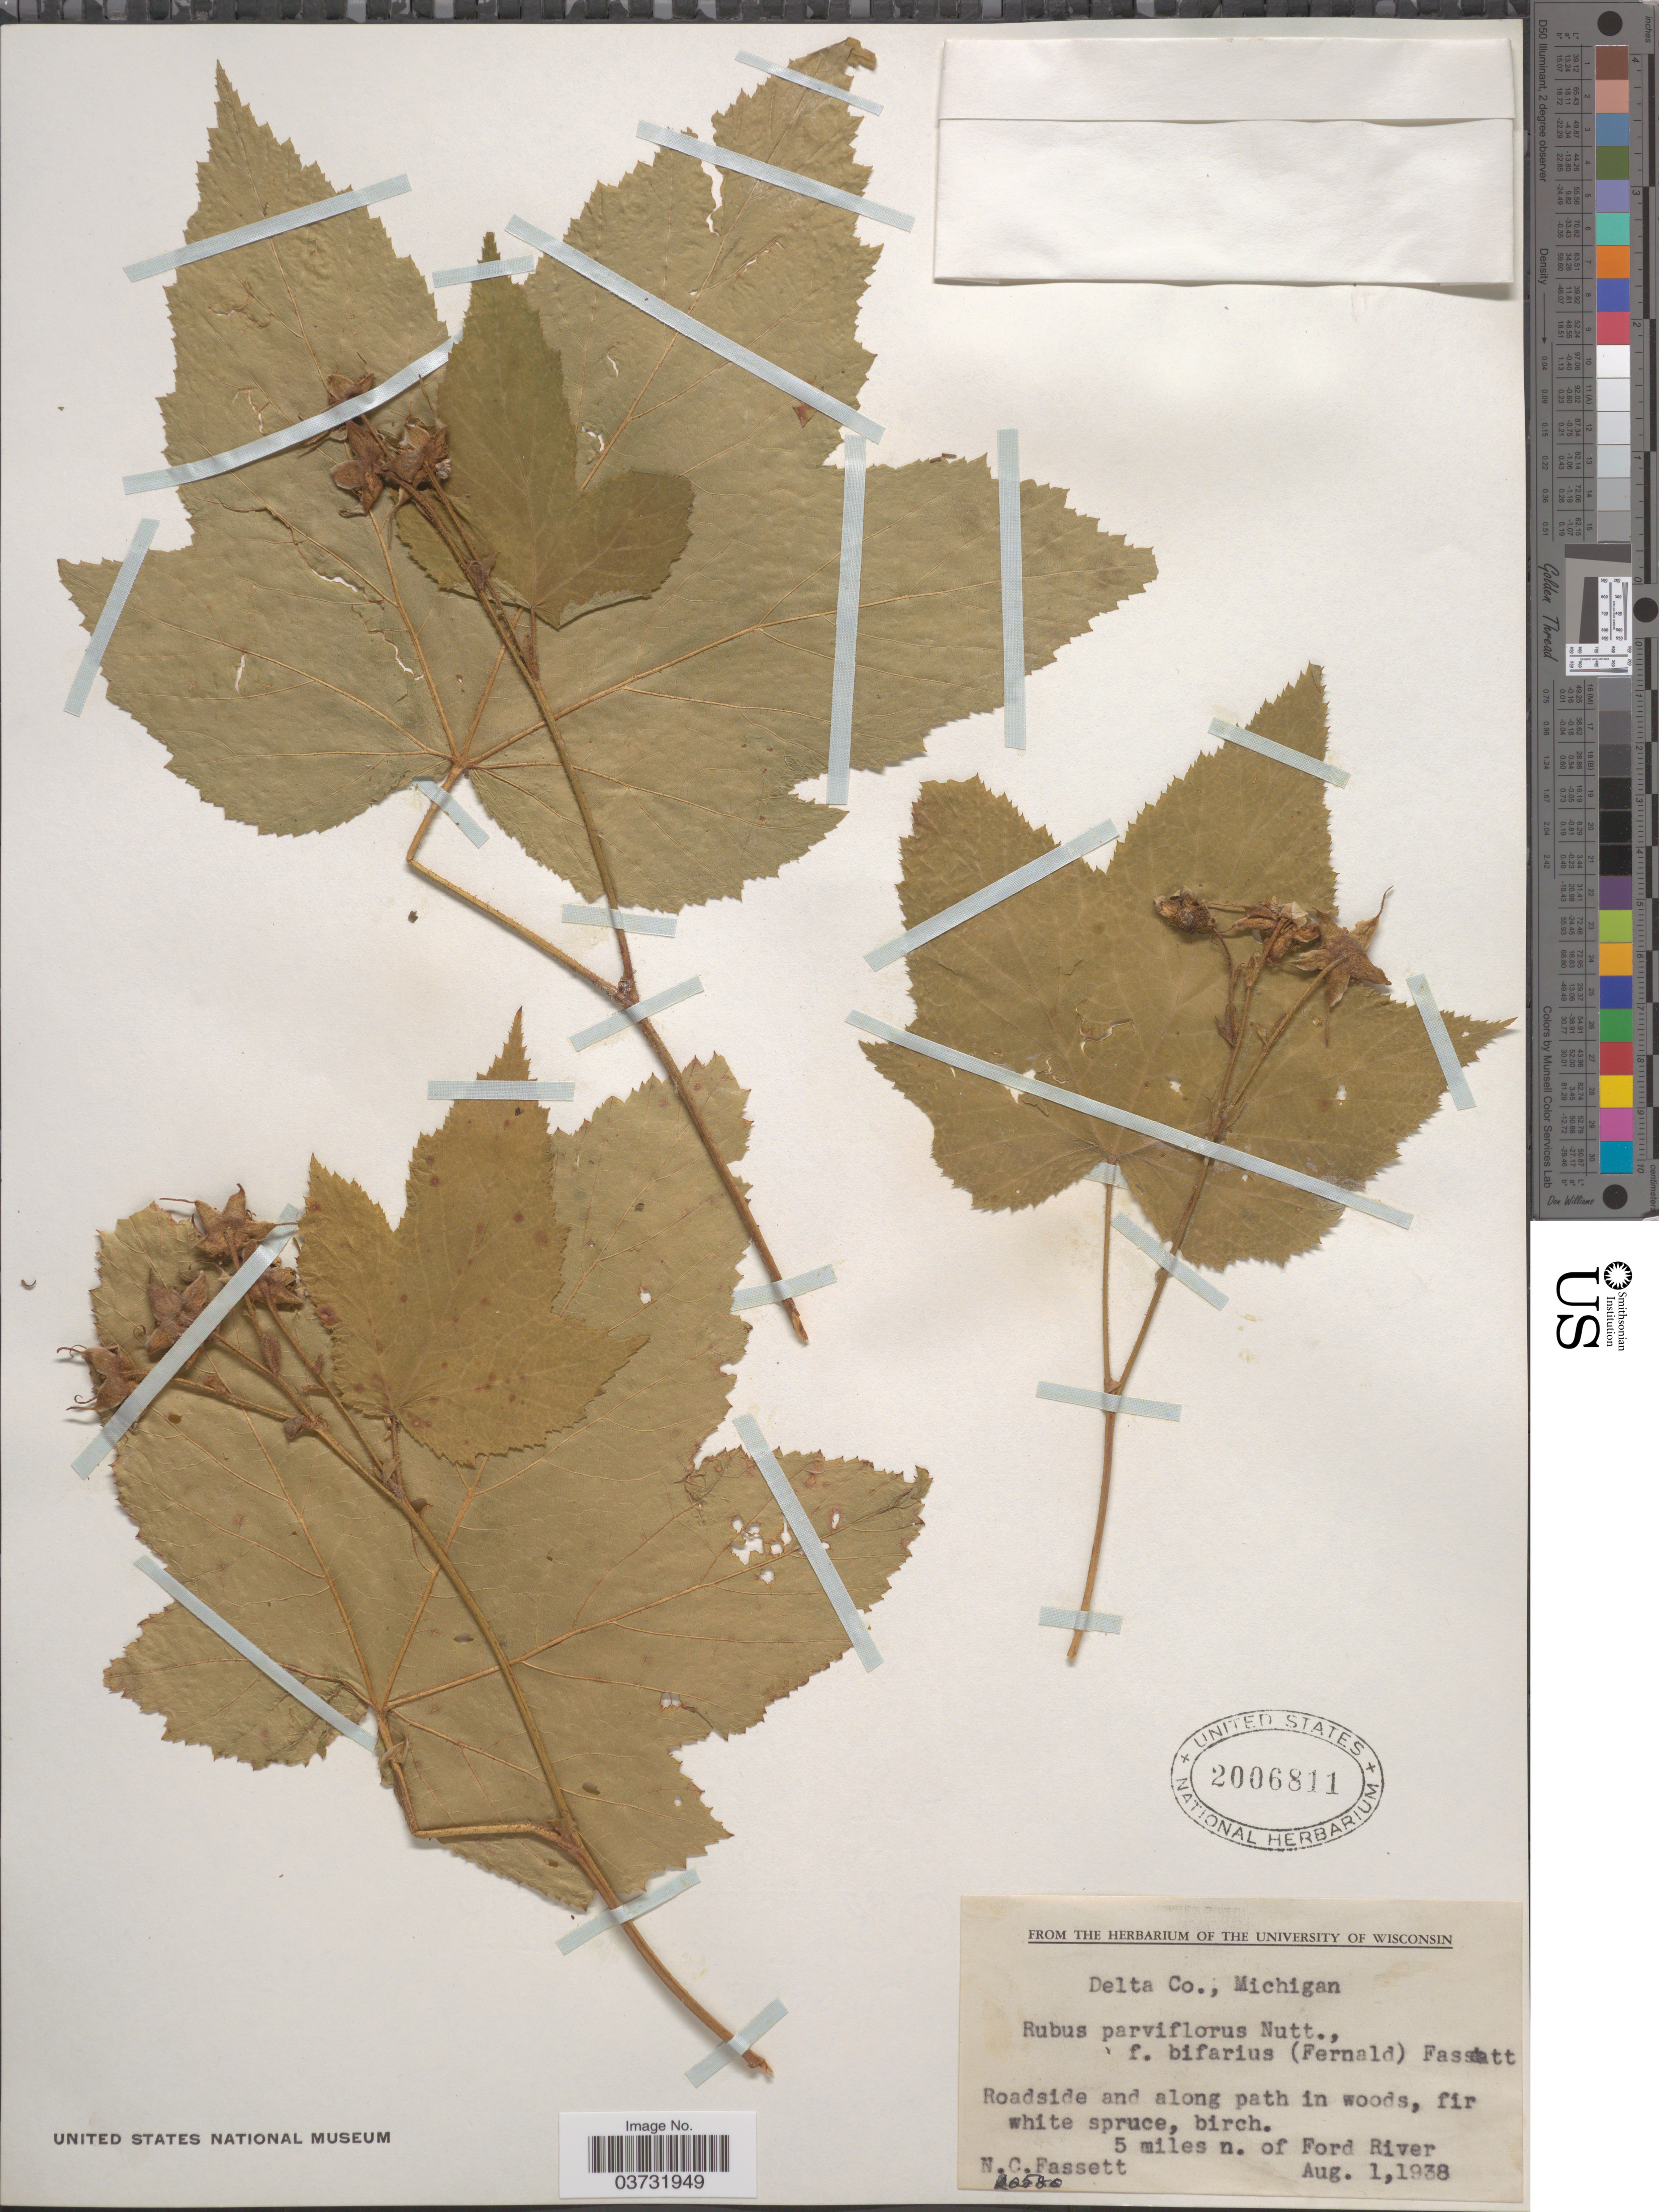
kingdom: Plantae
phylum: Tracheophyta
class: Magnoliopsida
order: Rosales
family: Rosaceae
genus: Rubus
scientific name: Rubus parviflorus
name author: Nutt.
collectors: N. C. Fassett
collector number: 20580*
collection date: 1938-08-01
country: United States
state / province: Michigan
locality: Delta Co. Roadside and along path in woods, 5 miles n. of Ford River.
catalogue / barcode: US 2006811